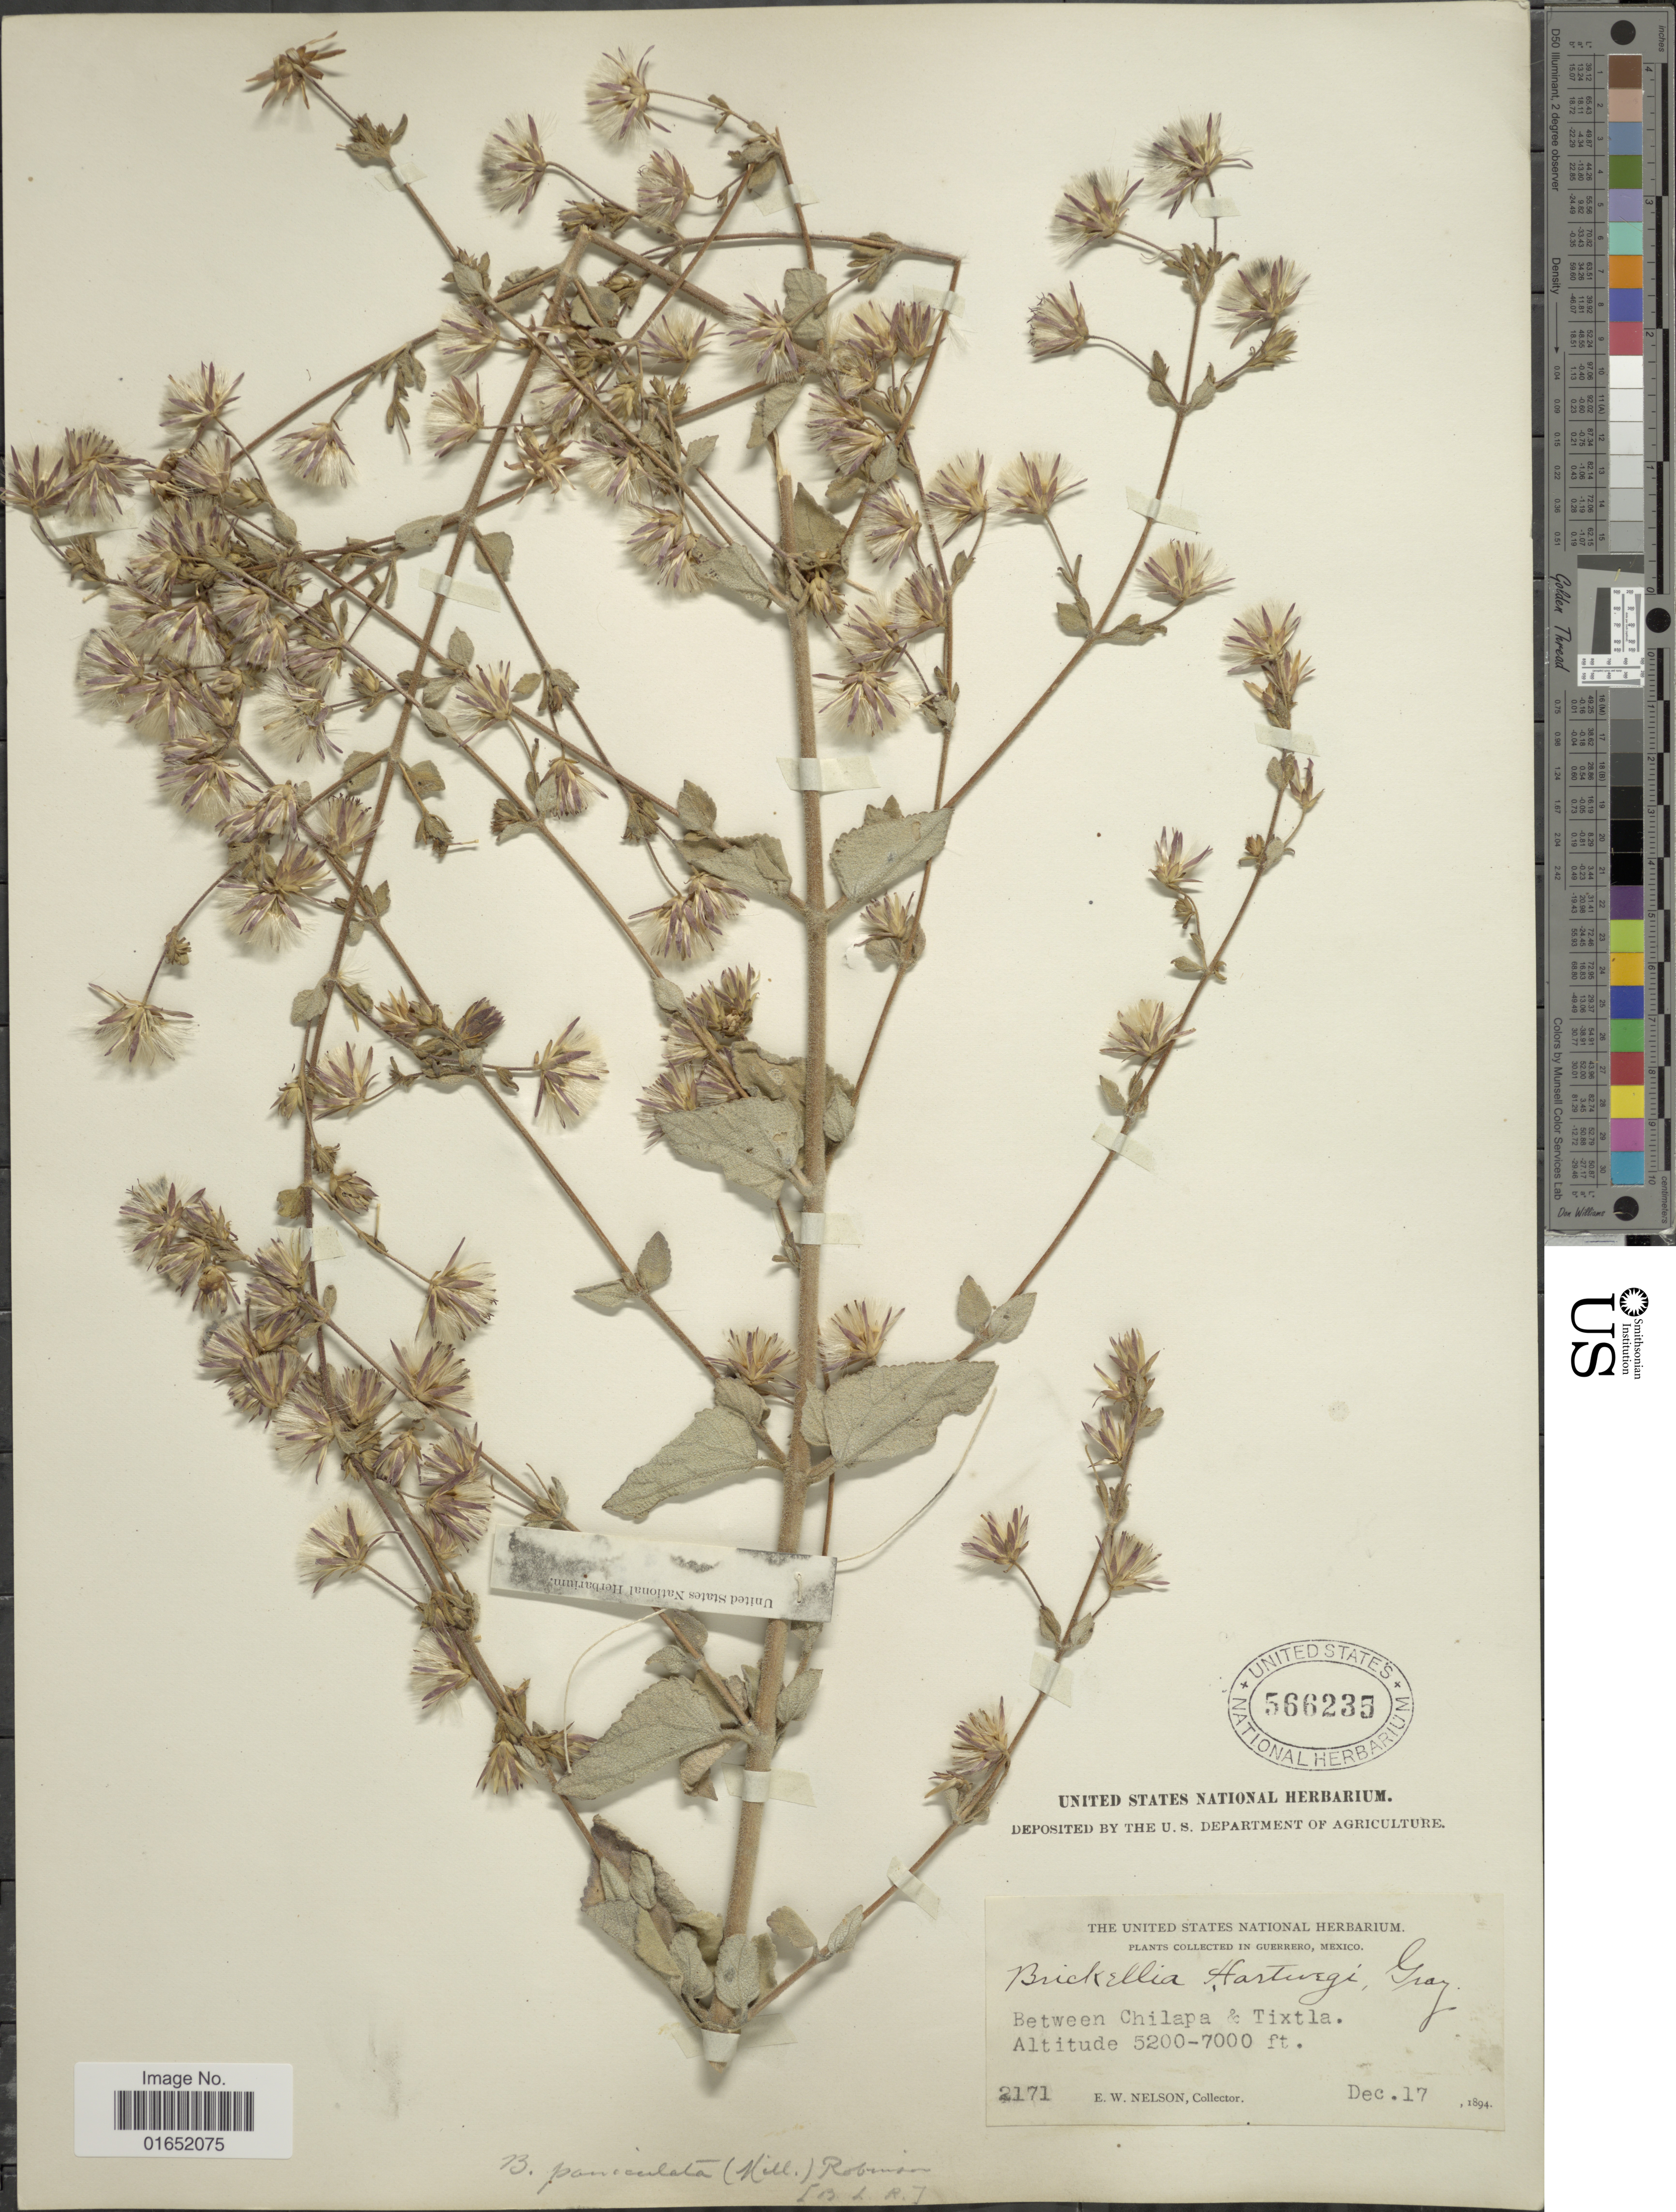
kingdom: Plantae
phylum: Tracheophyta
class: Magnoliopsida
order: Asterales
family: Asteraceae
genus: Brickellia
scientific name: Brickellia paniculata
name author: (Mill.) B.L. Rob.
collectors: E. W. Nelson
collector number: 2171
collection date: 1894-12-17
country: Mexico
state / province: Guerrero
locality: Between Chilapa & Tixtla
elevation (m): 1585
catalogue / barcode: US 566235